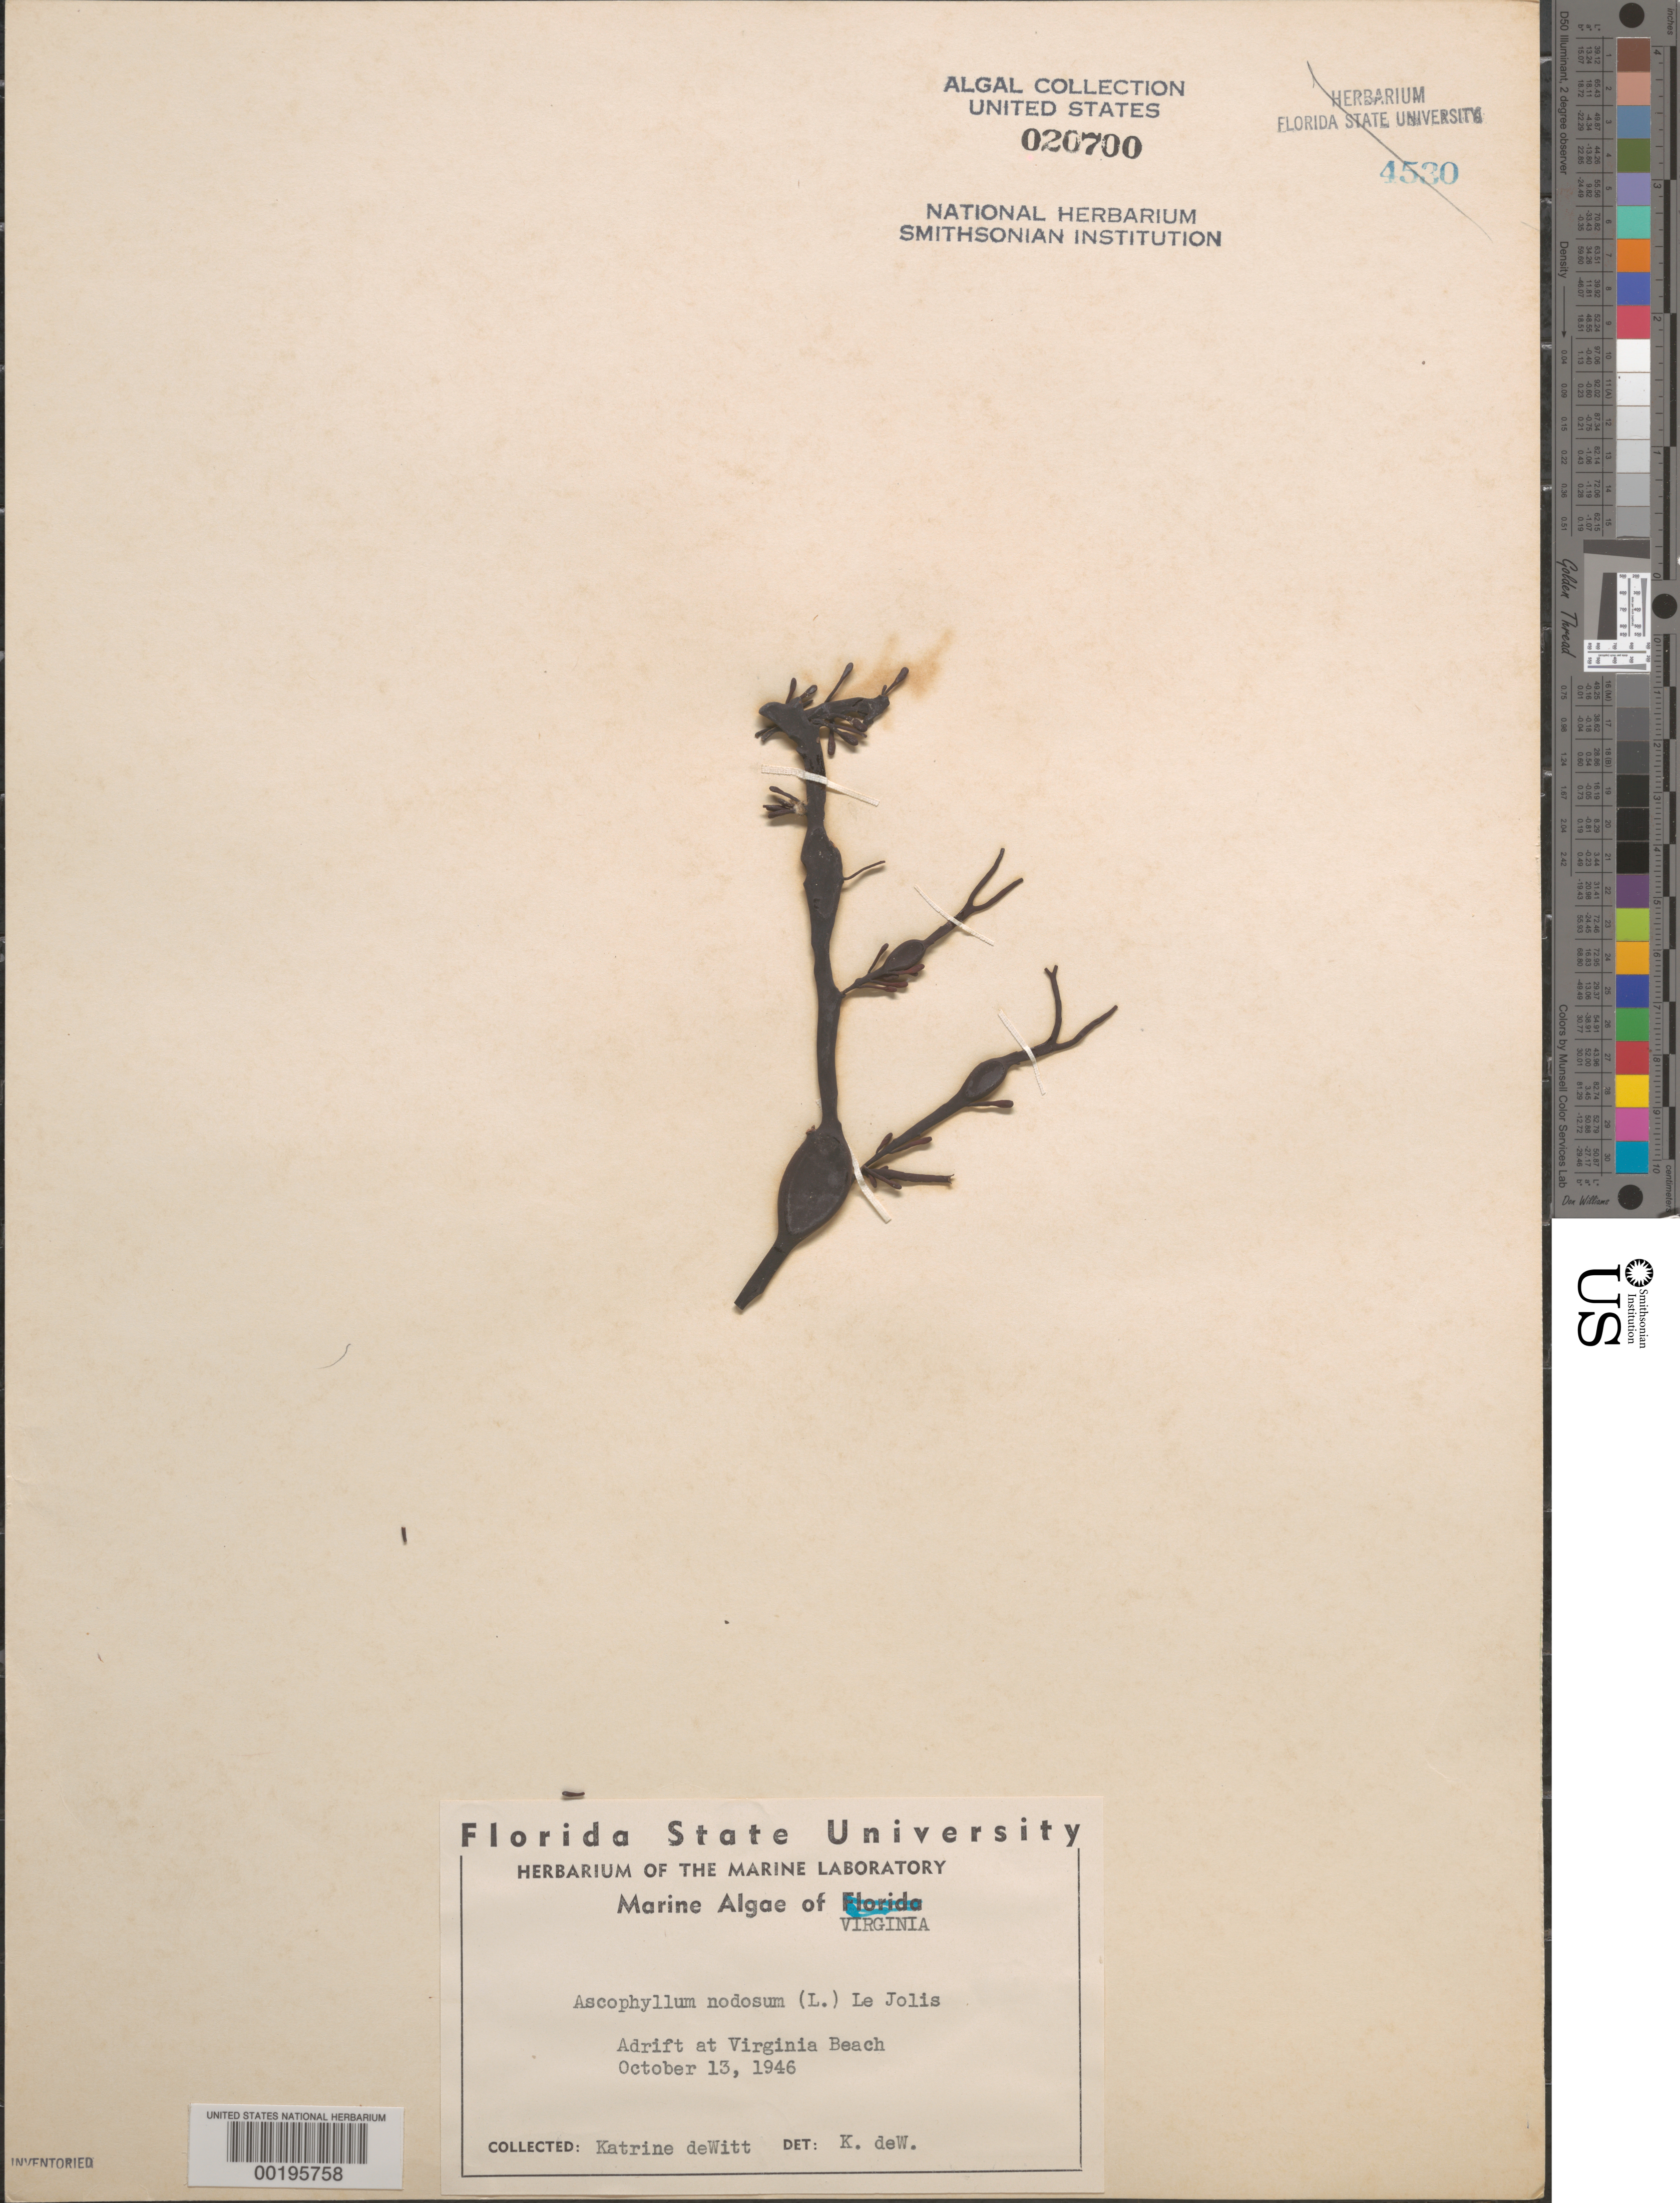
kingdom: Chromista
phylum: Ochrophyta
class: Phaeophyceae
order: Fucales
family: Fucaceae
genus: Ascophyllum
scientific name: Ascophyllum nodosum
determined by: deWitt, K.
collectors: K. deWitt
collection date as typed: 13 Oct 1946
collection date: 1946-10-13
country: United States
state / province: Virginia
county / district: City of Virginia Beach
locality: Virginia Beach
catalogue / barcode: US 20700